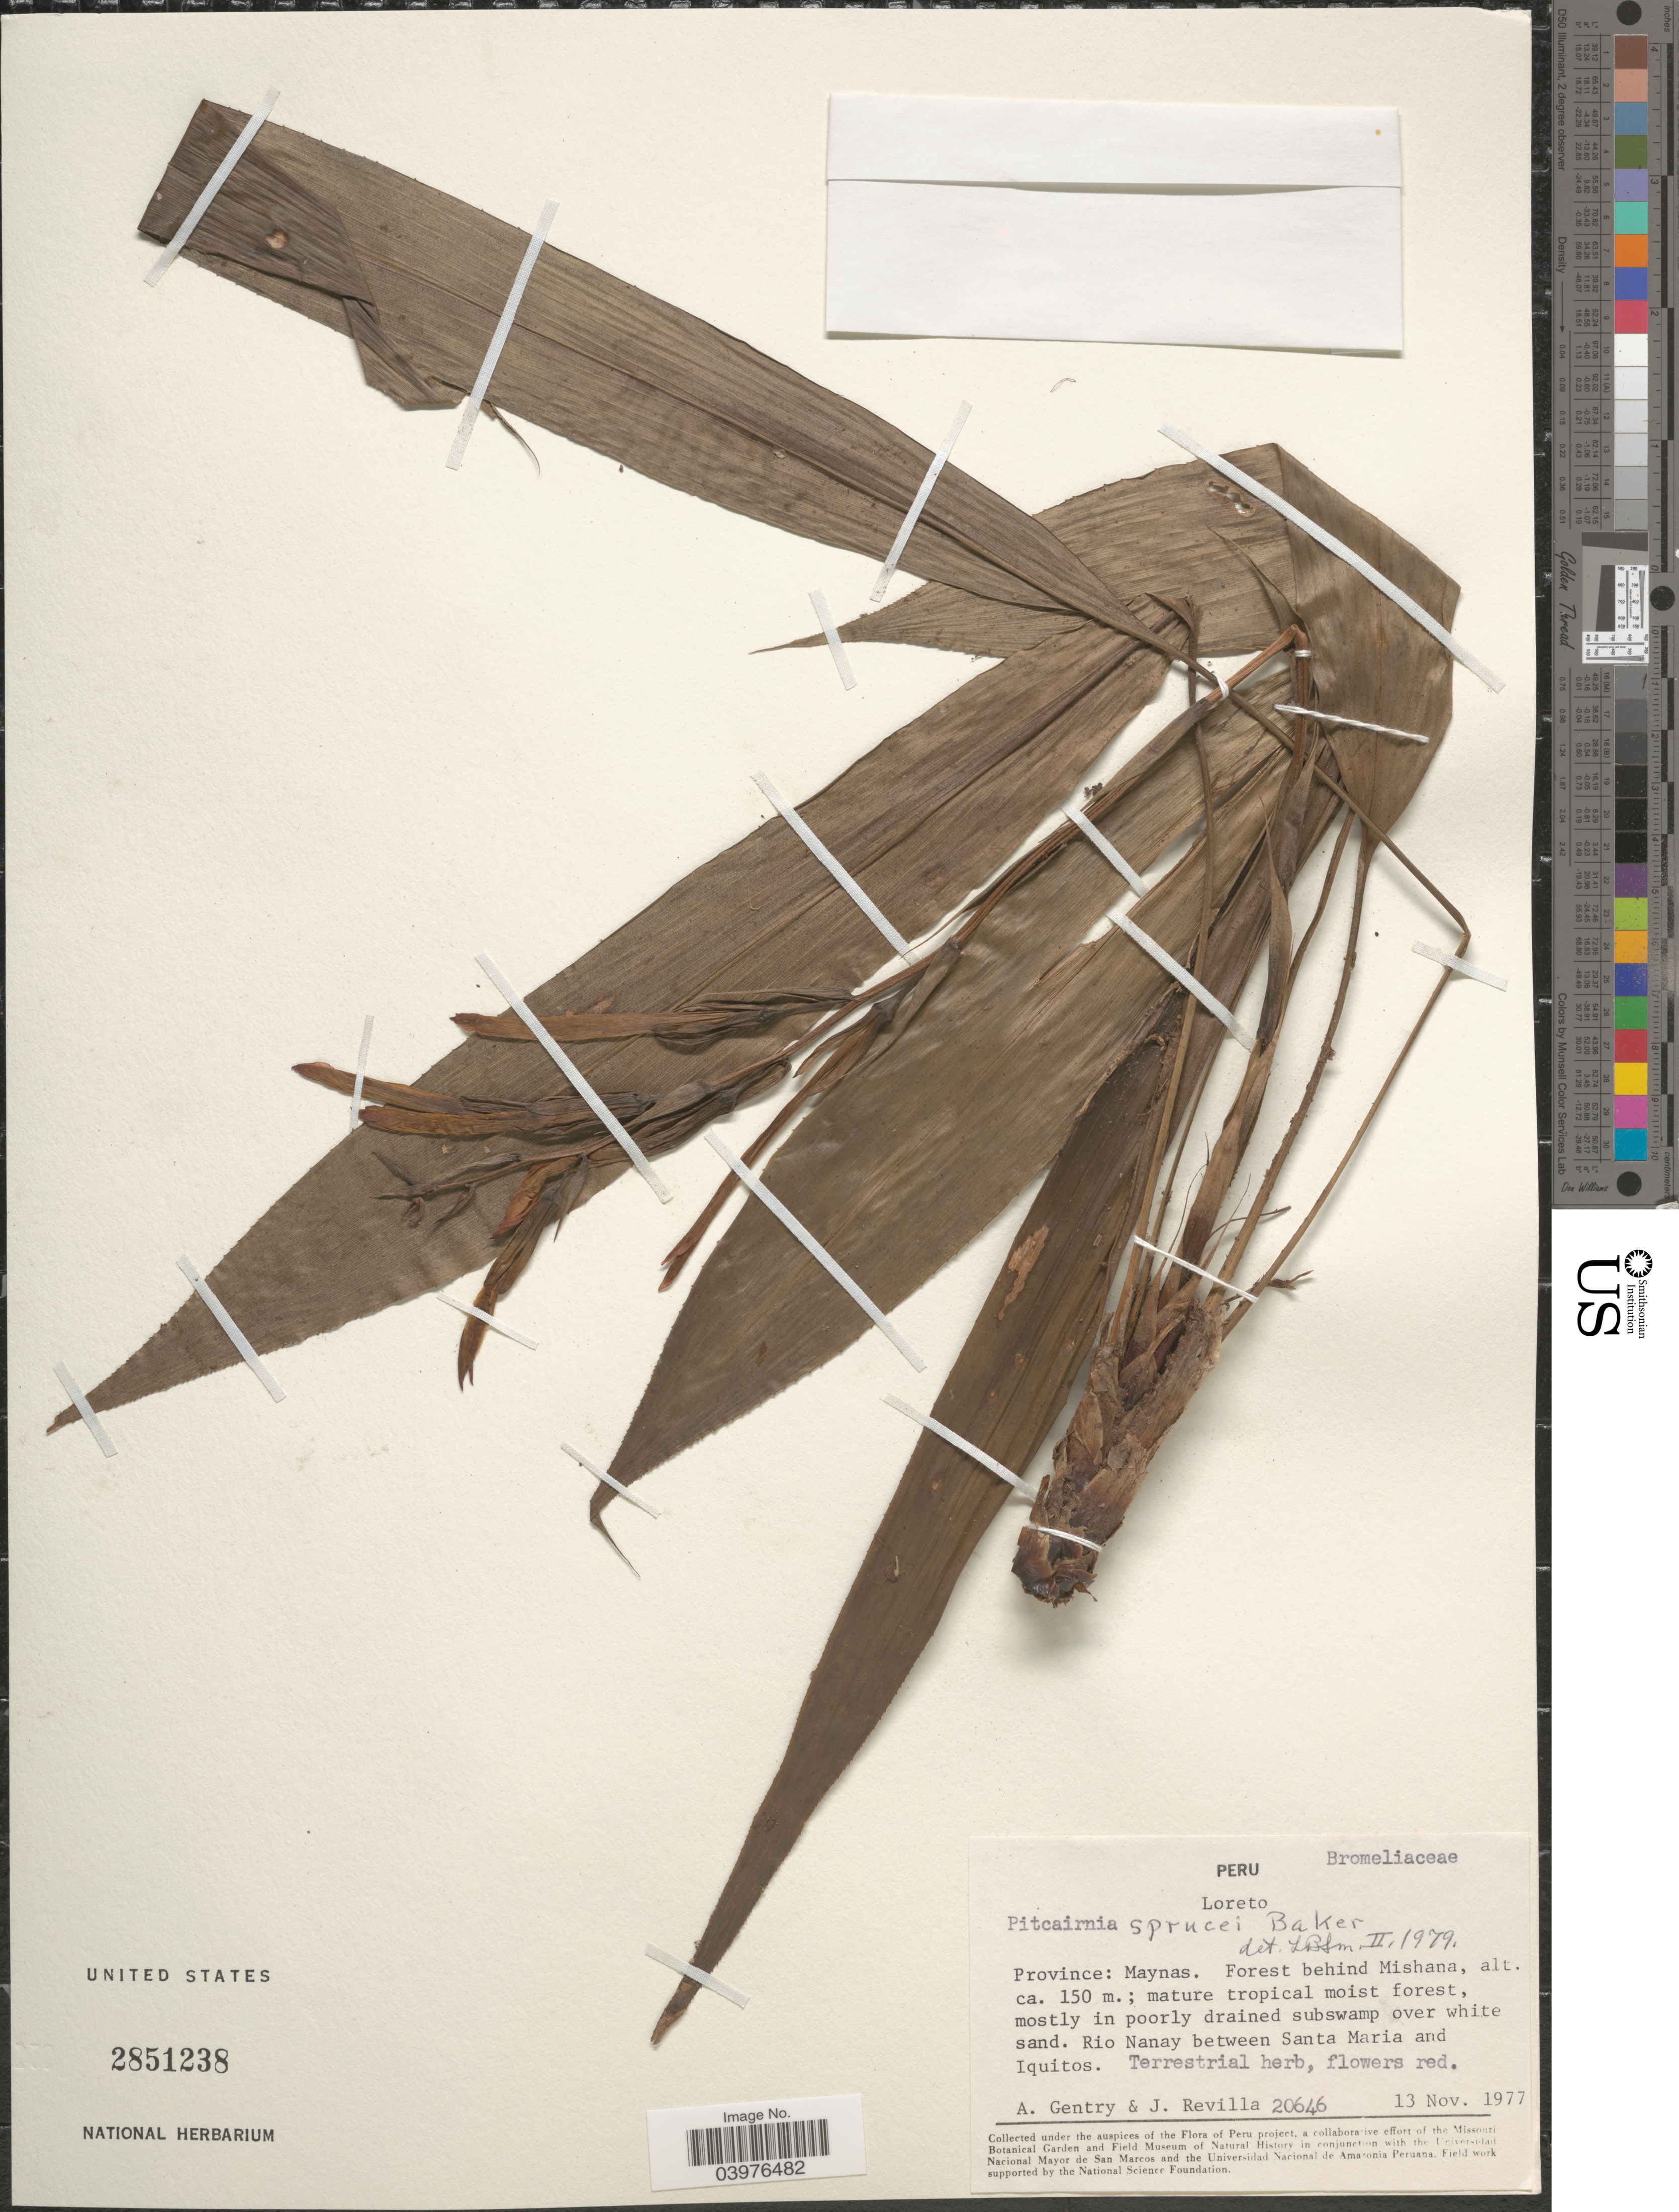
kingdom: Plantae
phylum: Tracheophyta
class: Liliopsida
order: Poales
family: Bromeliaceae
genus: Pitcairnia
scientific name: Pitcairnia sprucei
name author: Baker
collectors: A. H. Gentry & J. Revilla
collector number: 20646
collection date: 1977-11-13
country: Peru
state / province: Loreto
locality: Province: Maynas. Forest behind Mishana. Rio Nanay between Santa Maria and Iquitos.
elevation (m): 150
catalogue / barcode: US 2851238